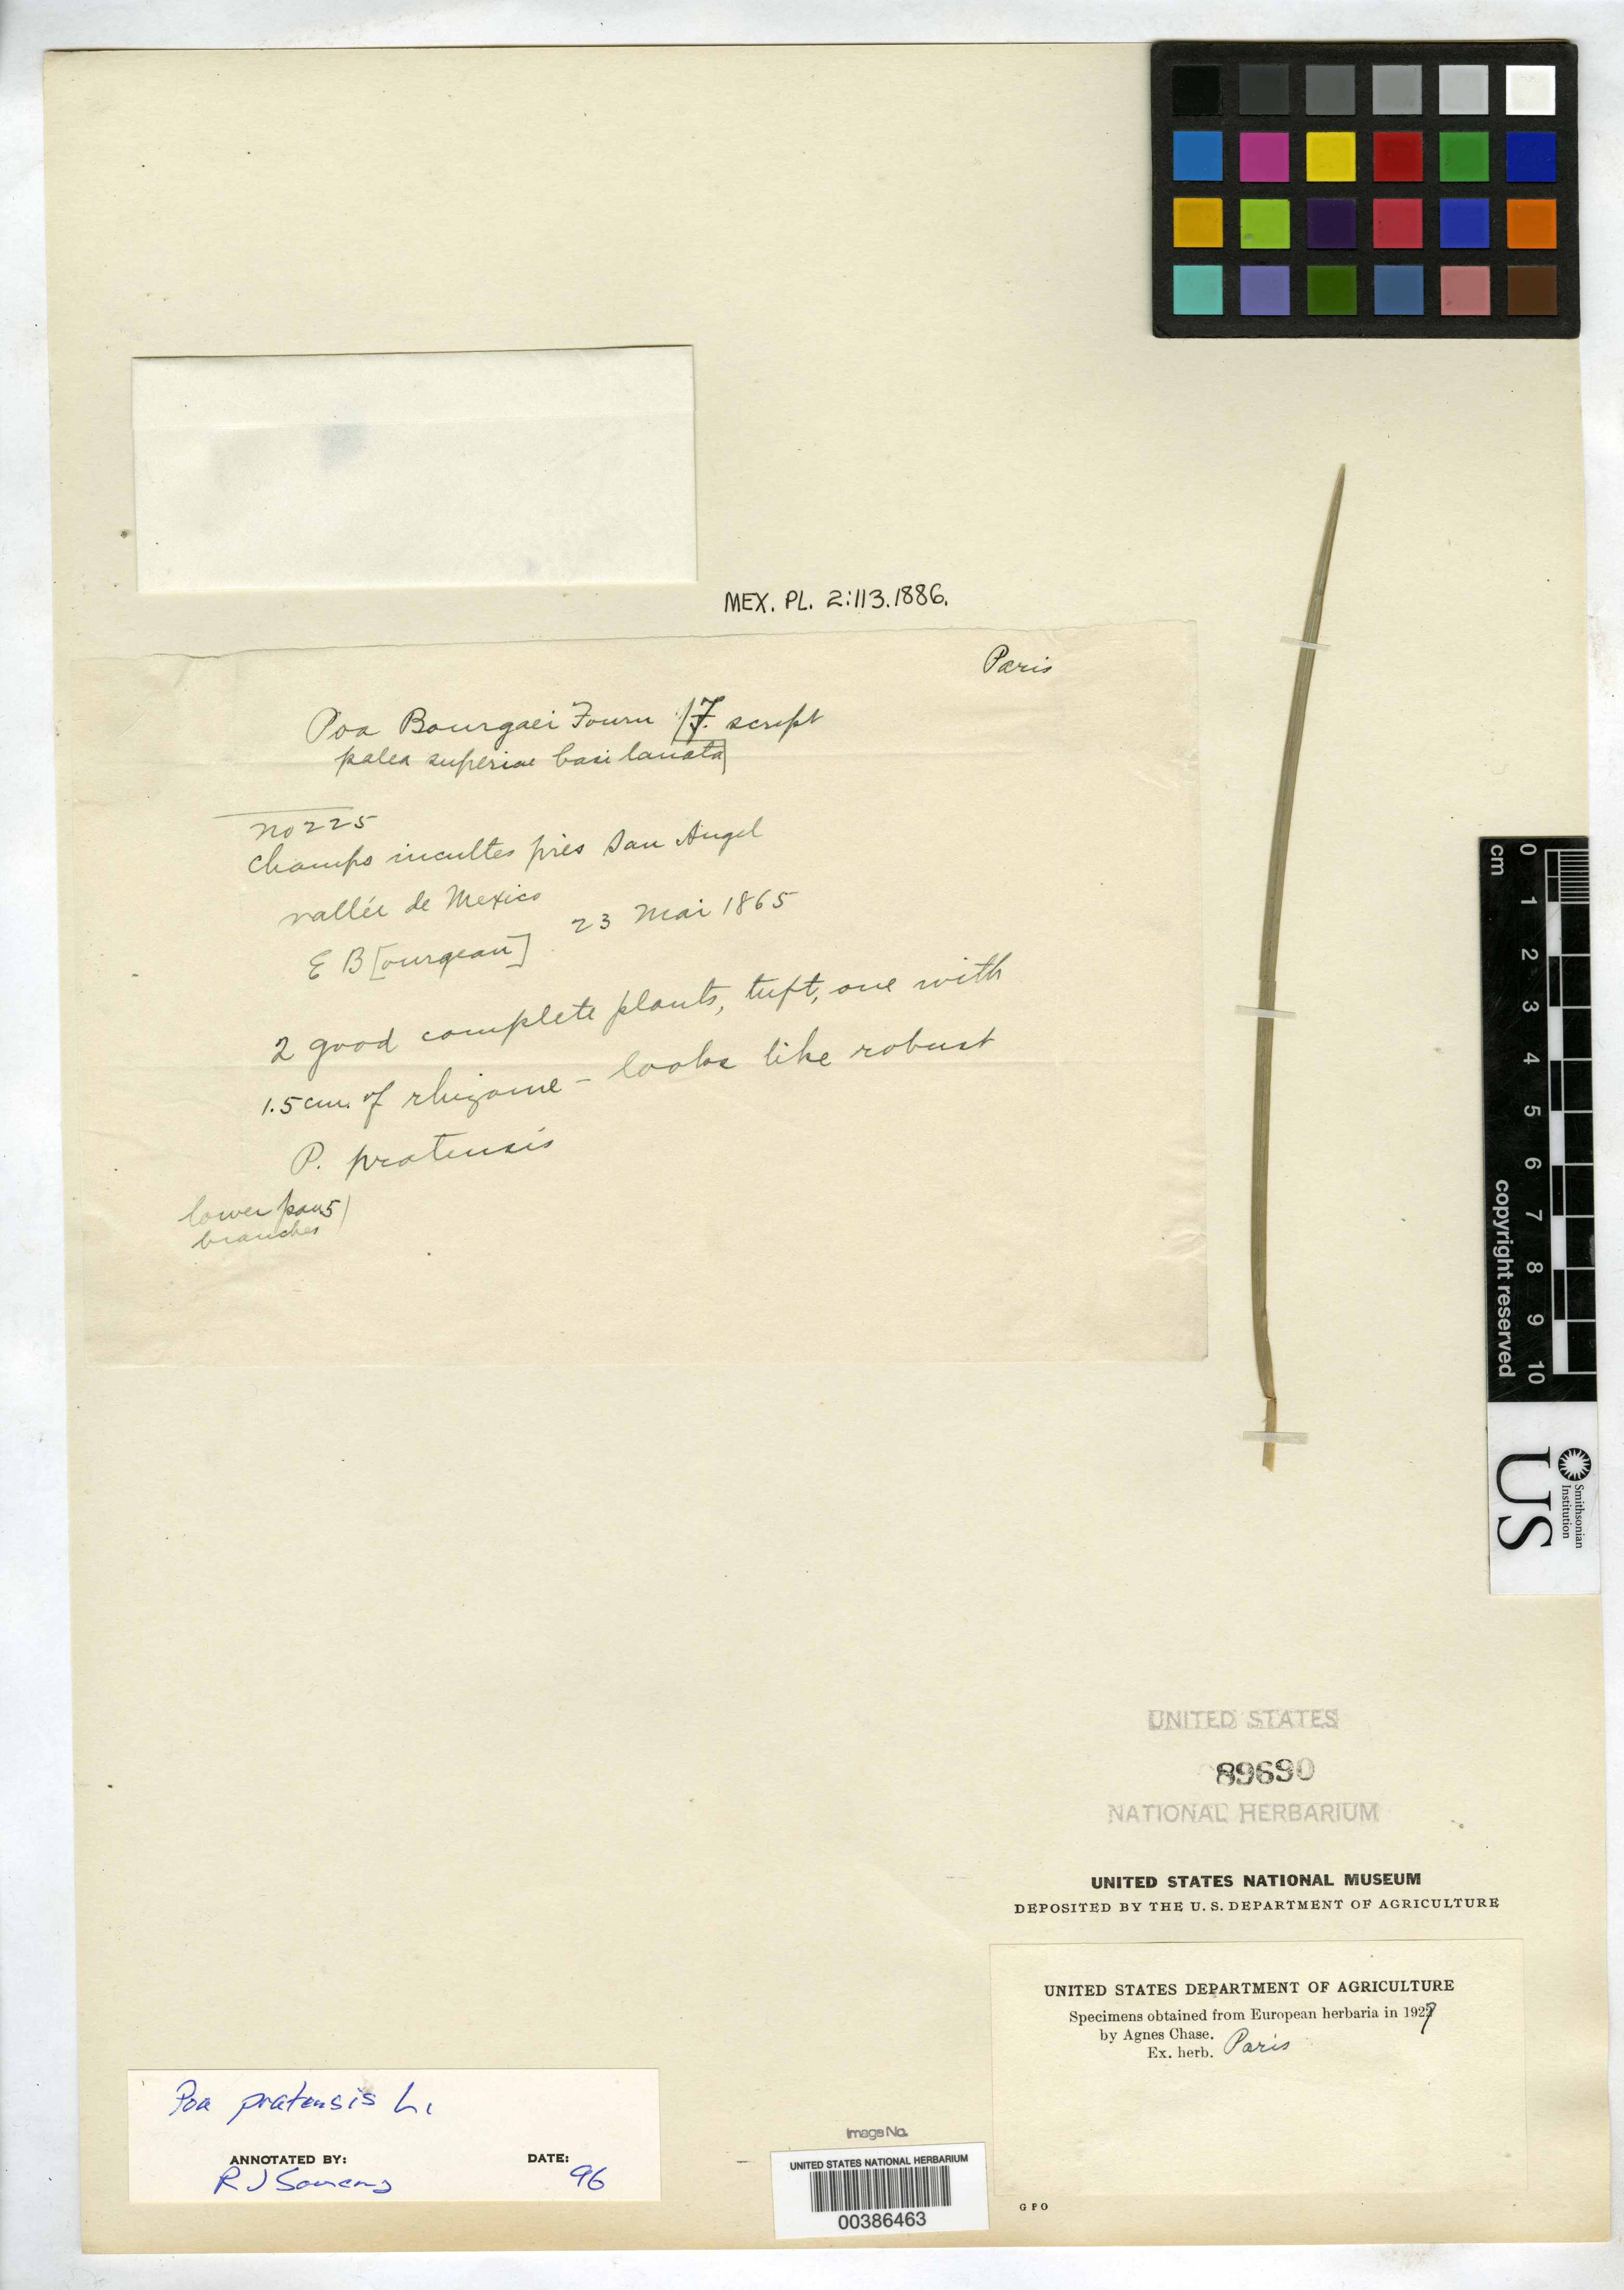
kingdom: Plantae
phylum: Tracheophyta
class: Liliopsida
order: Poales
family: Poaceae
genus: Poa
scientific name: Poa bourgaei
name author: E. Fourn.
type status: Type Fragment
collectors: E. Bourgeau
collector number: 225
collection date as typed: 23 May 1865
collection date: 1865-05-23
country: Mexico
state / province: Distrito Federal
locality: Vallee de Mexico, San Angel.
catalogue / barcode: US 89690